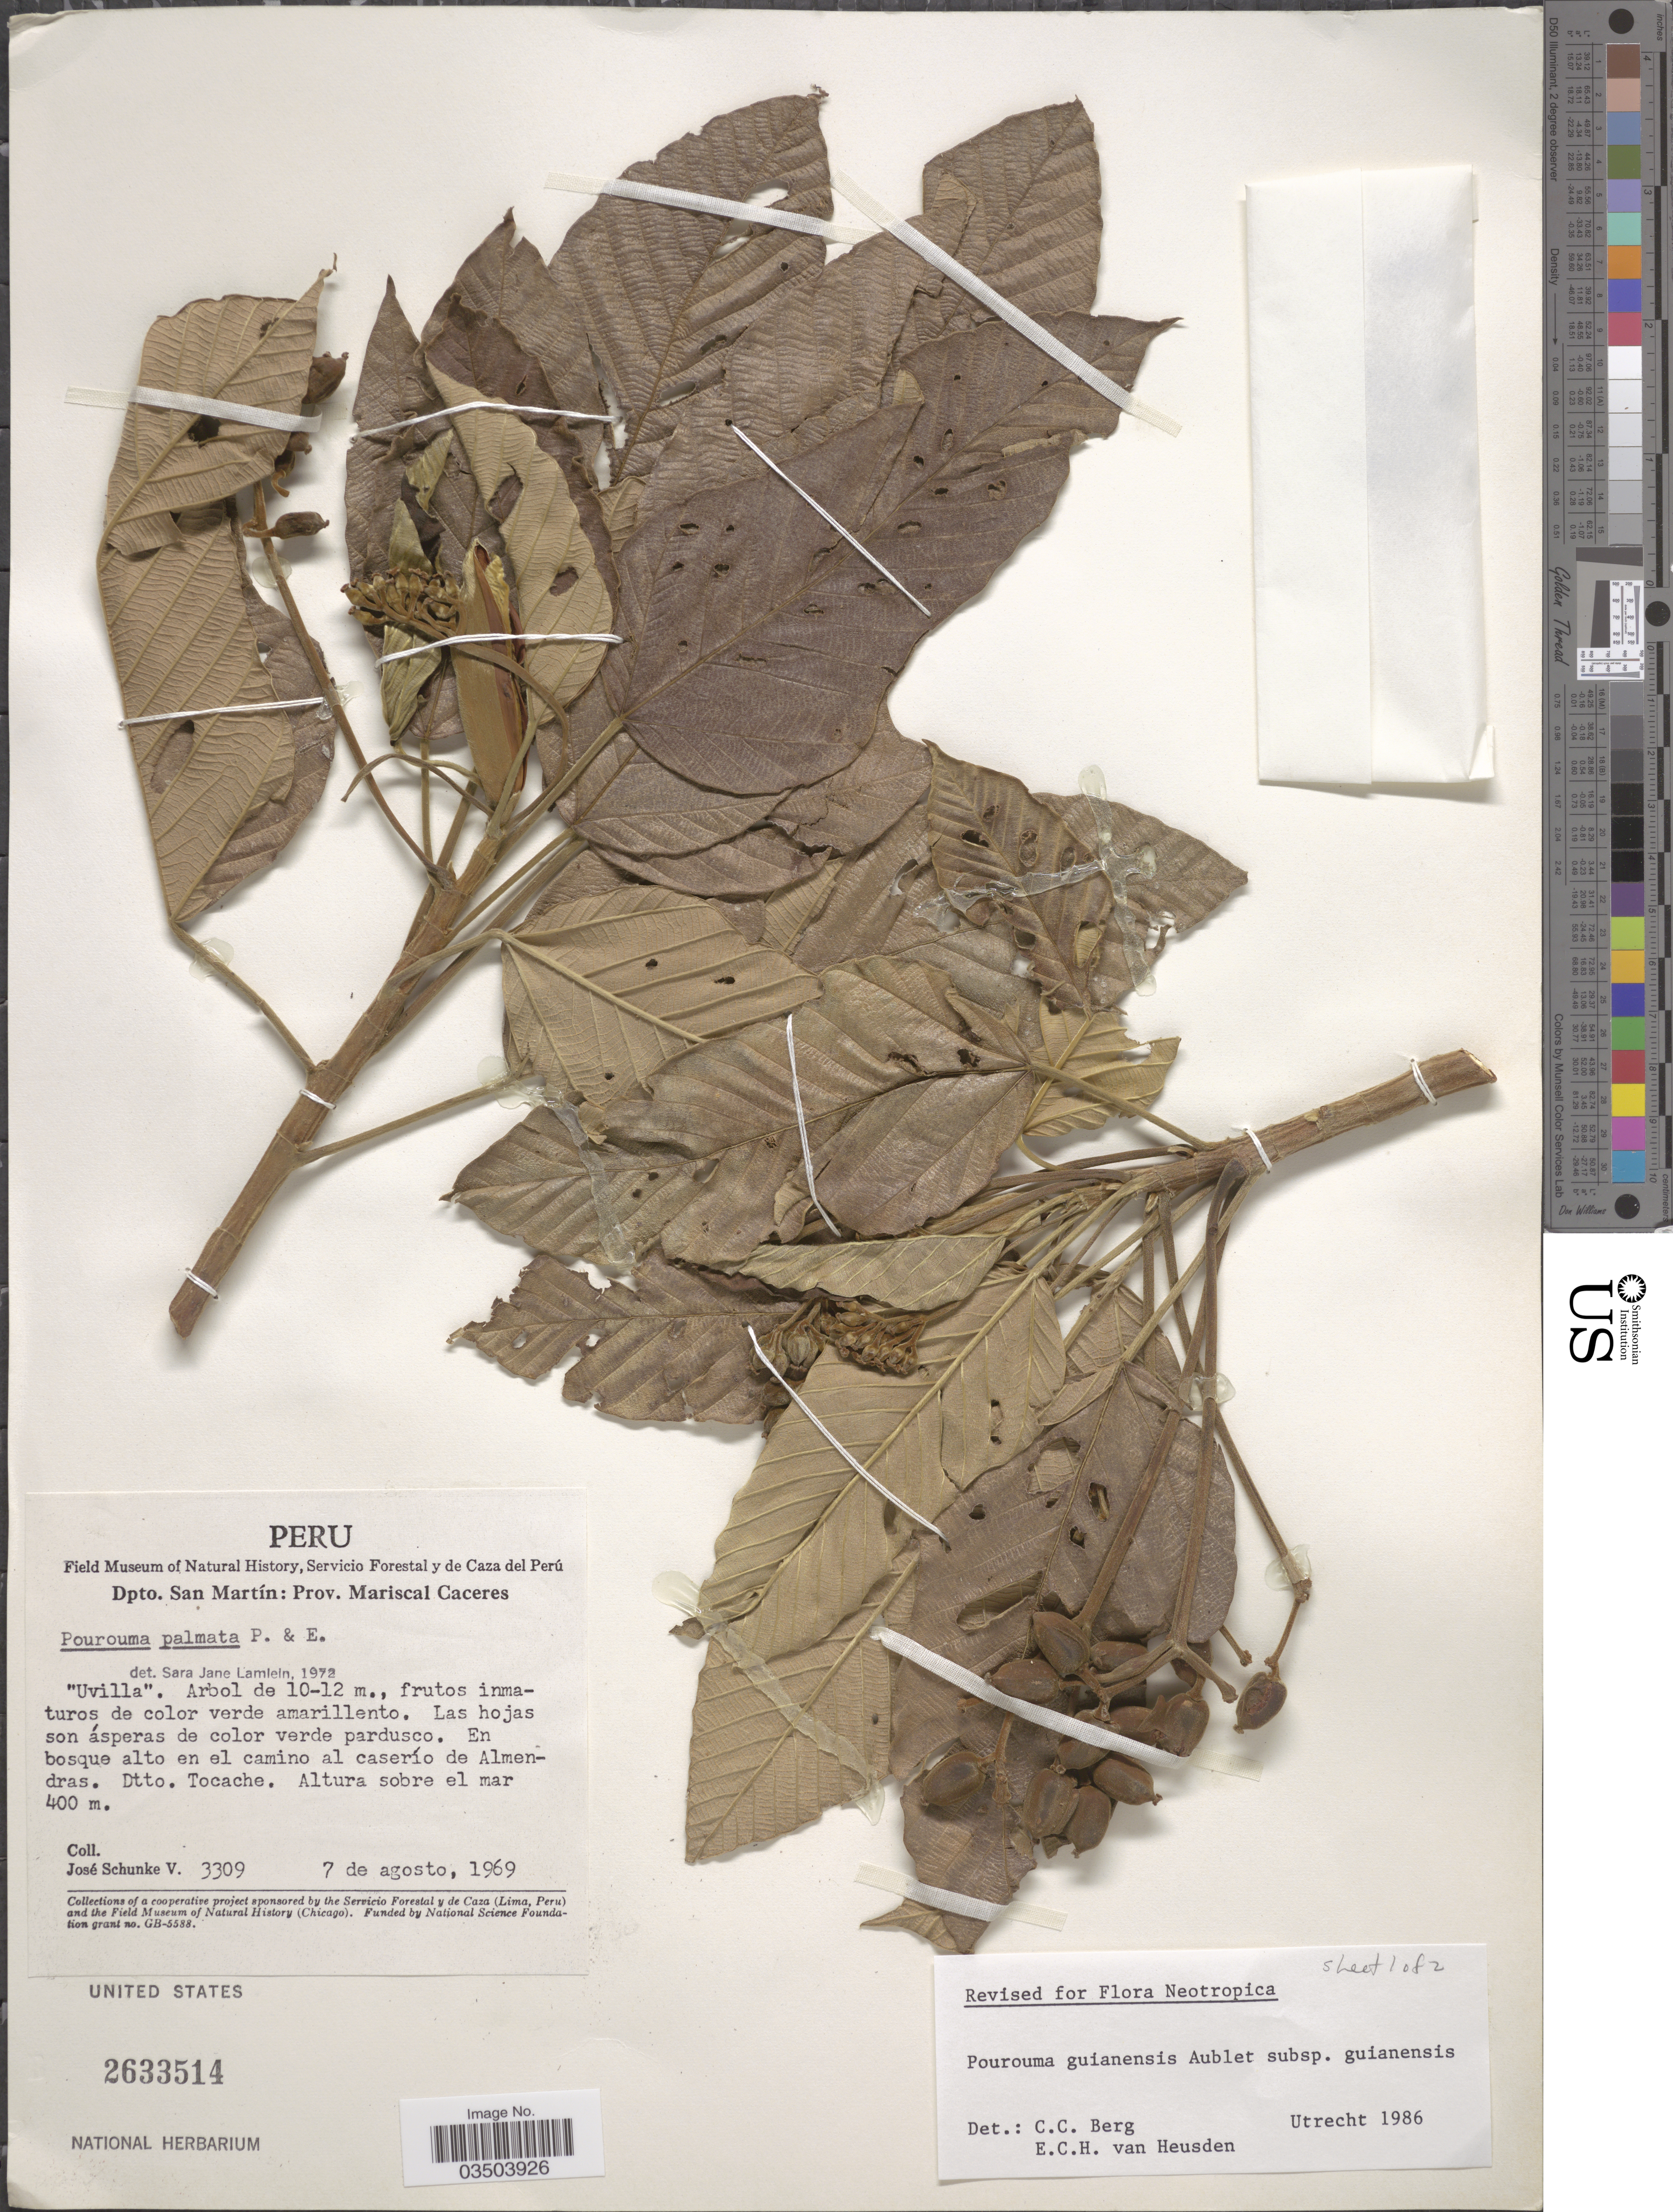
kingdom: Plantae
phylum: Tracheophyta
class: Magnoliopsida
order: Rosales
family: Urticaceae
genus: Pourouma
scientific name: Pourouma guianensis subsp. guianensis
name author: Aubl.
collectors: J. Schunke Vigo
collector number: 3309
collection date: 1969-08-07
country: Peru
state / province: San Martín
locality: Dpto. San Martín: Prov. Mariscal Caceres. En el camino al caserío de Almendras. Dtto. Tocache.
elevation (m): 400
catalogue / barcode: US 2633514